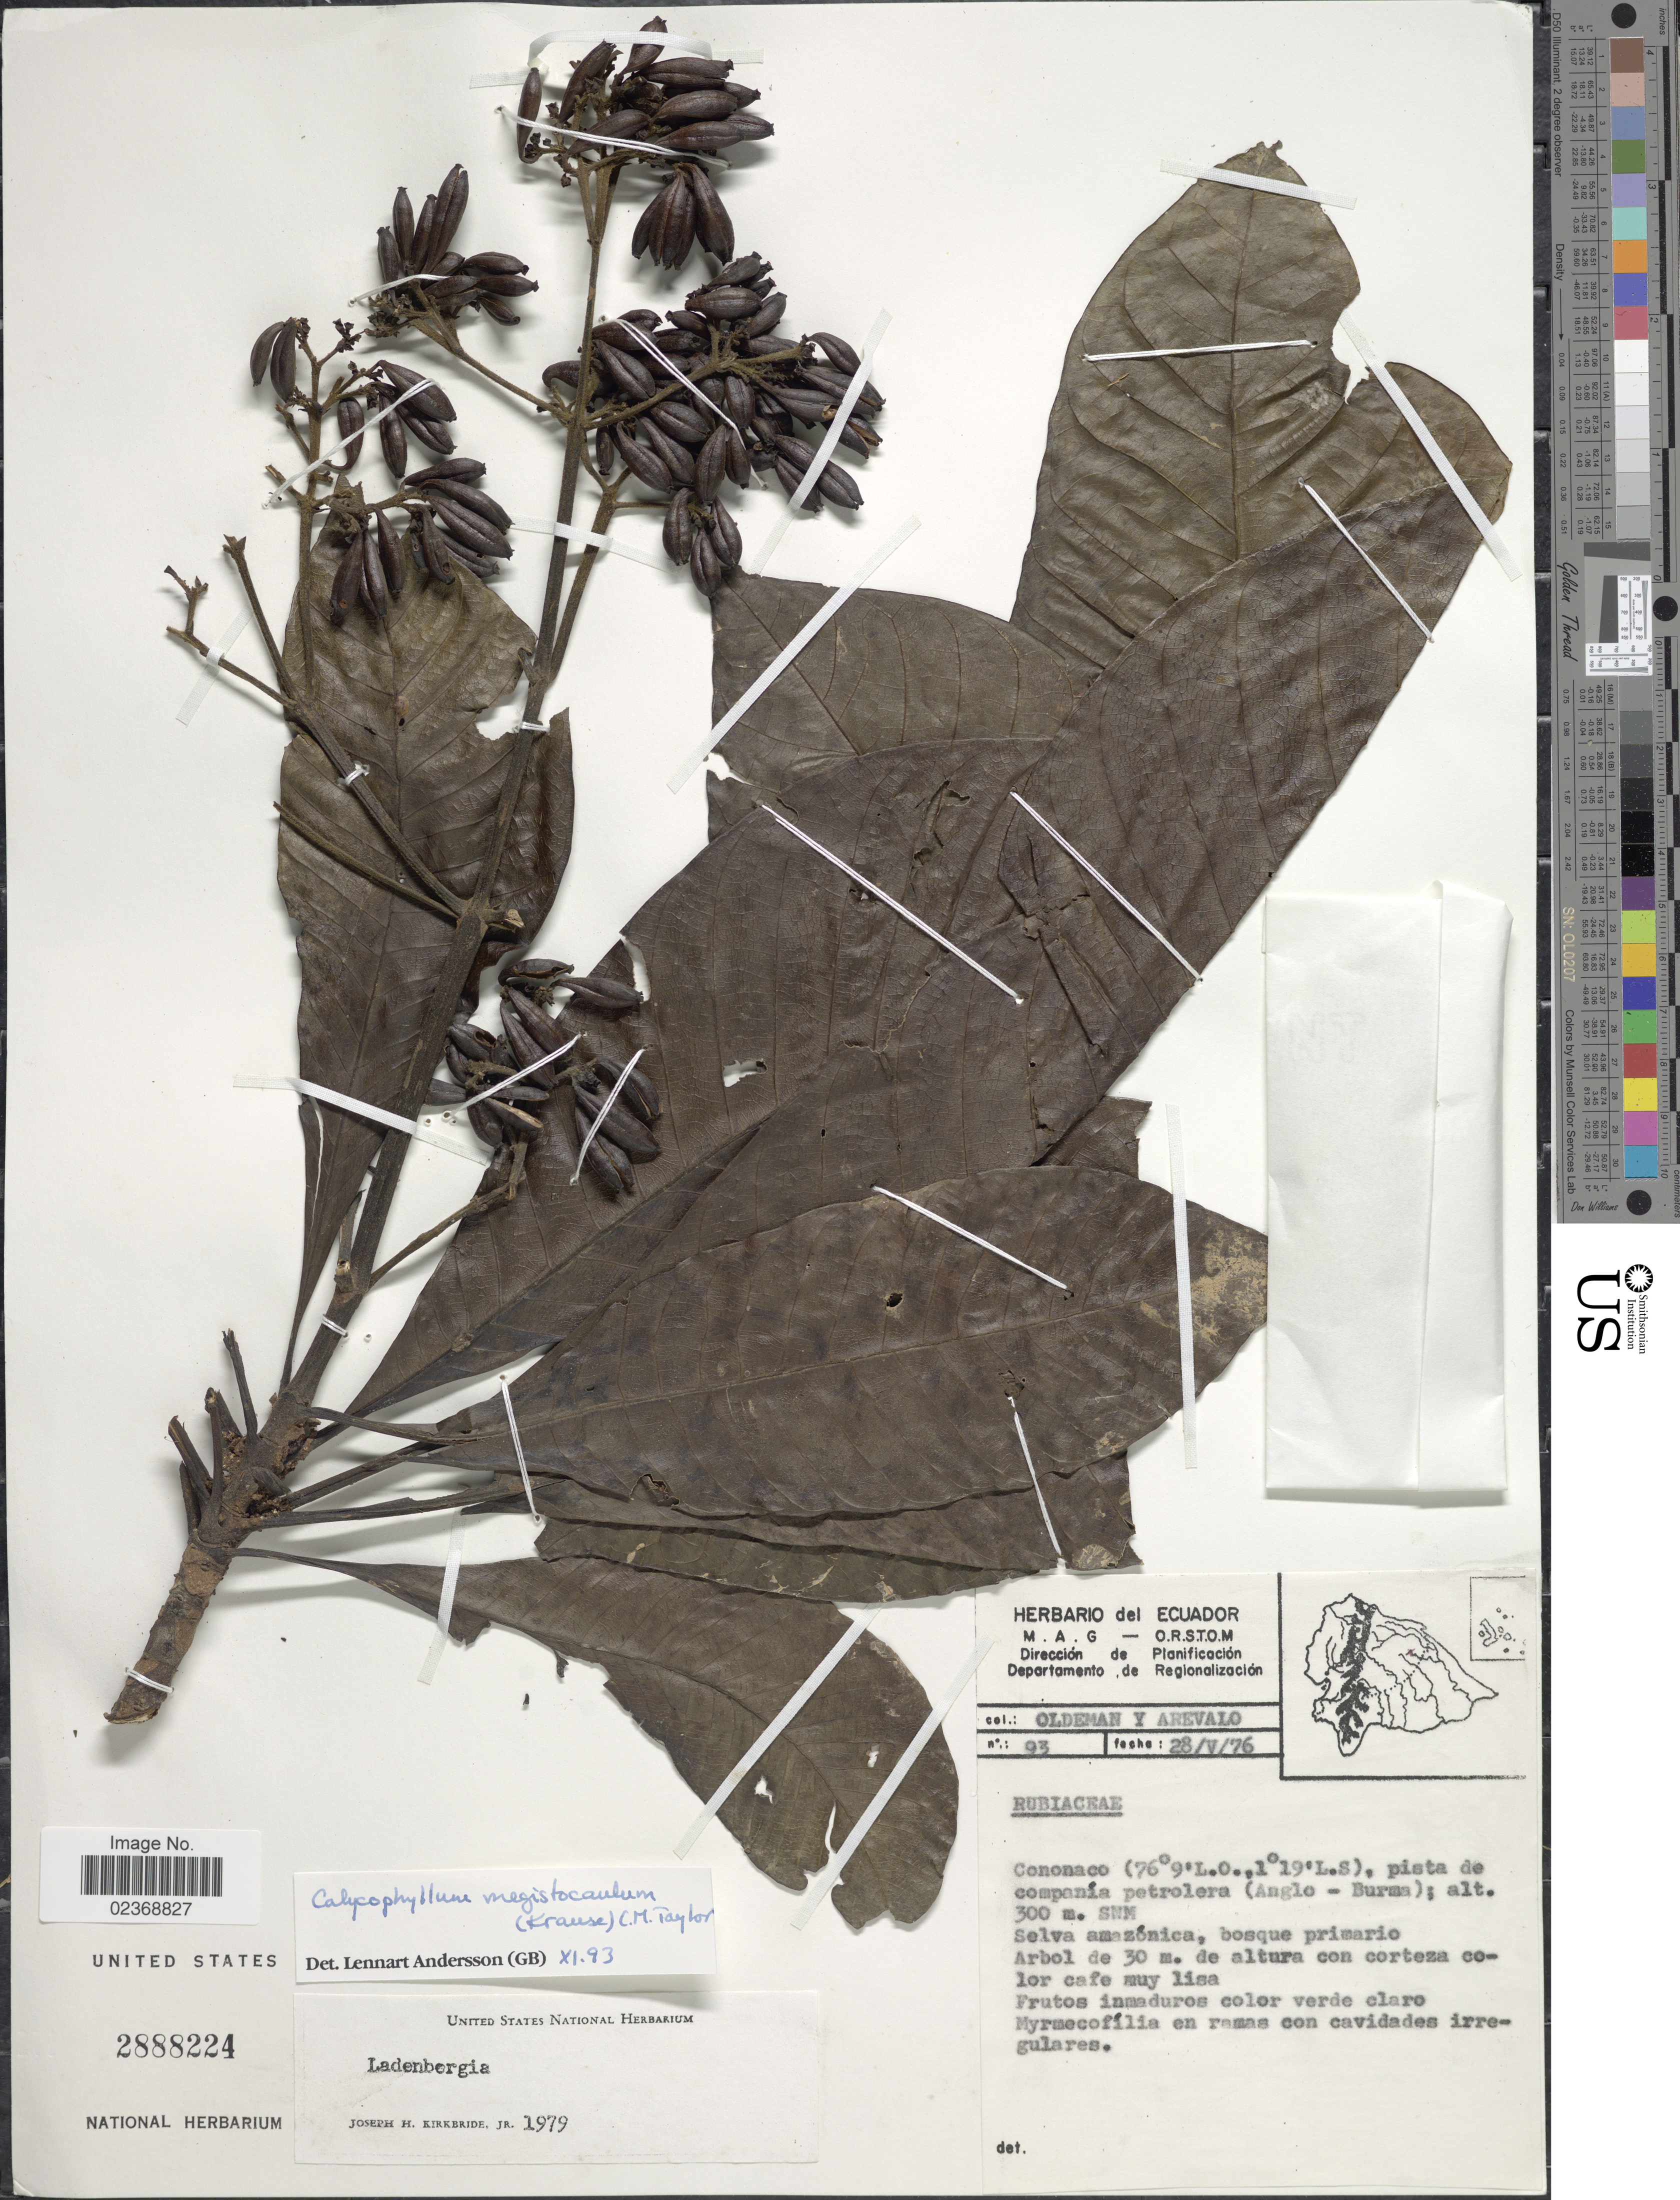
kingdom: Plantae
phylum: Tracheophyta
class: Magnoliopsida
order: Gentianales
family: Rubiaceae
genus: Calycophyllum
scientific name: Calycophyllum megistocaulum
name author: (K. Krause) C.M. Taylor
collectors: -- Oldeman & -. Arevalo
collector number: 93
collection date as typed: Transcribed d/m/y: 28/5/76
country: Ecuador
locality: Cononaco, pista de compania petrolera (Anglo-Burma). Selva amazonica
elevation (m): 300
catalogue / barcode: US 2888224